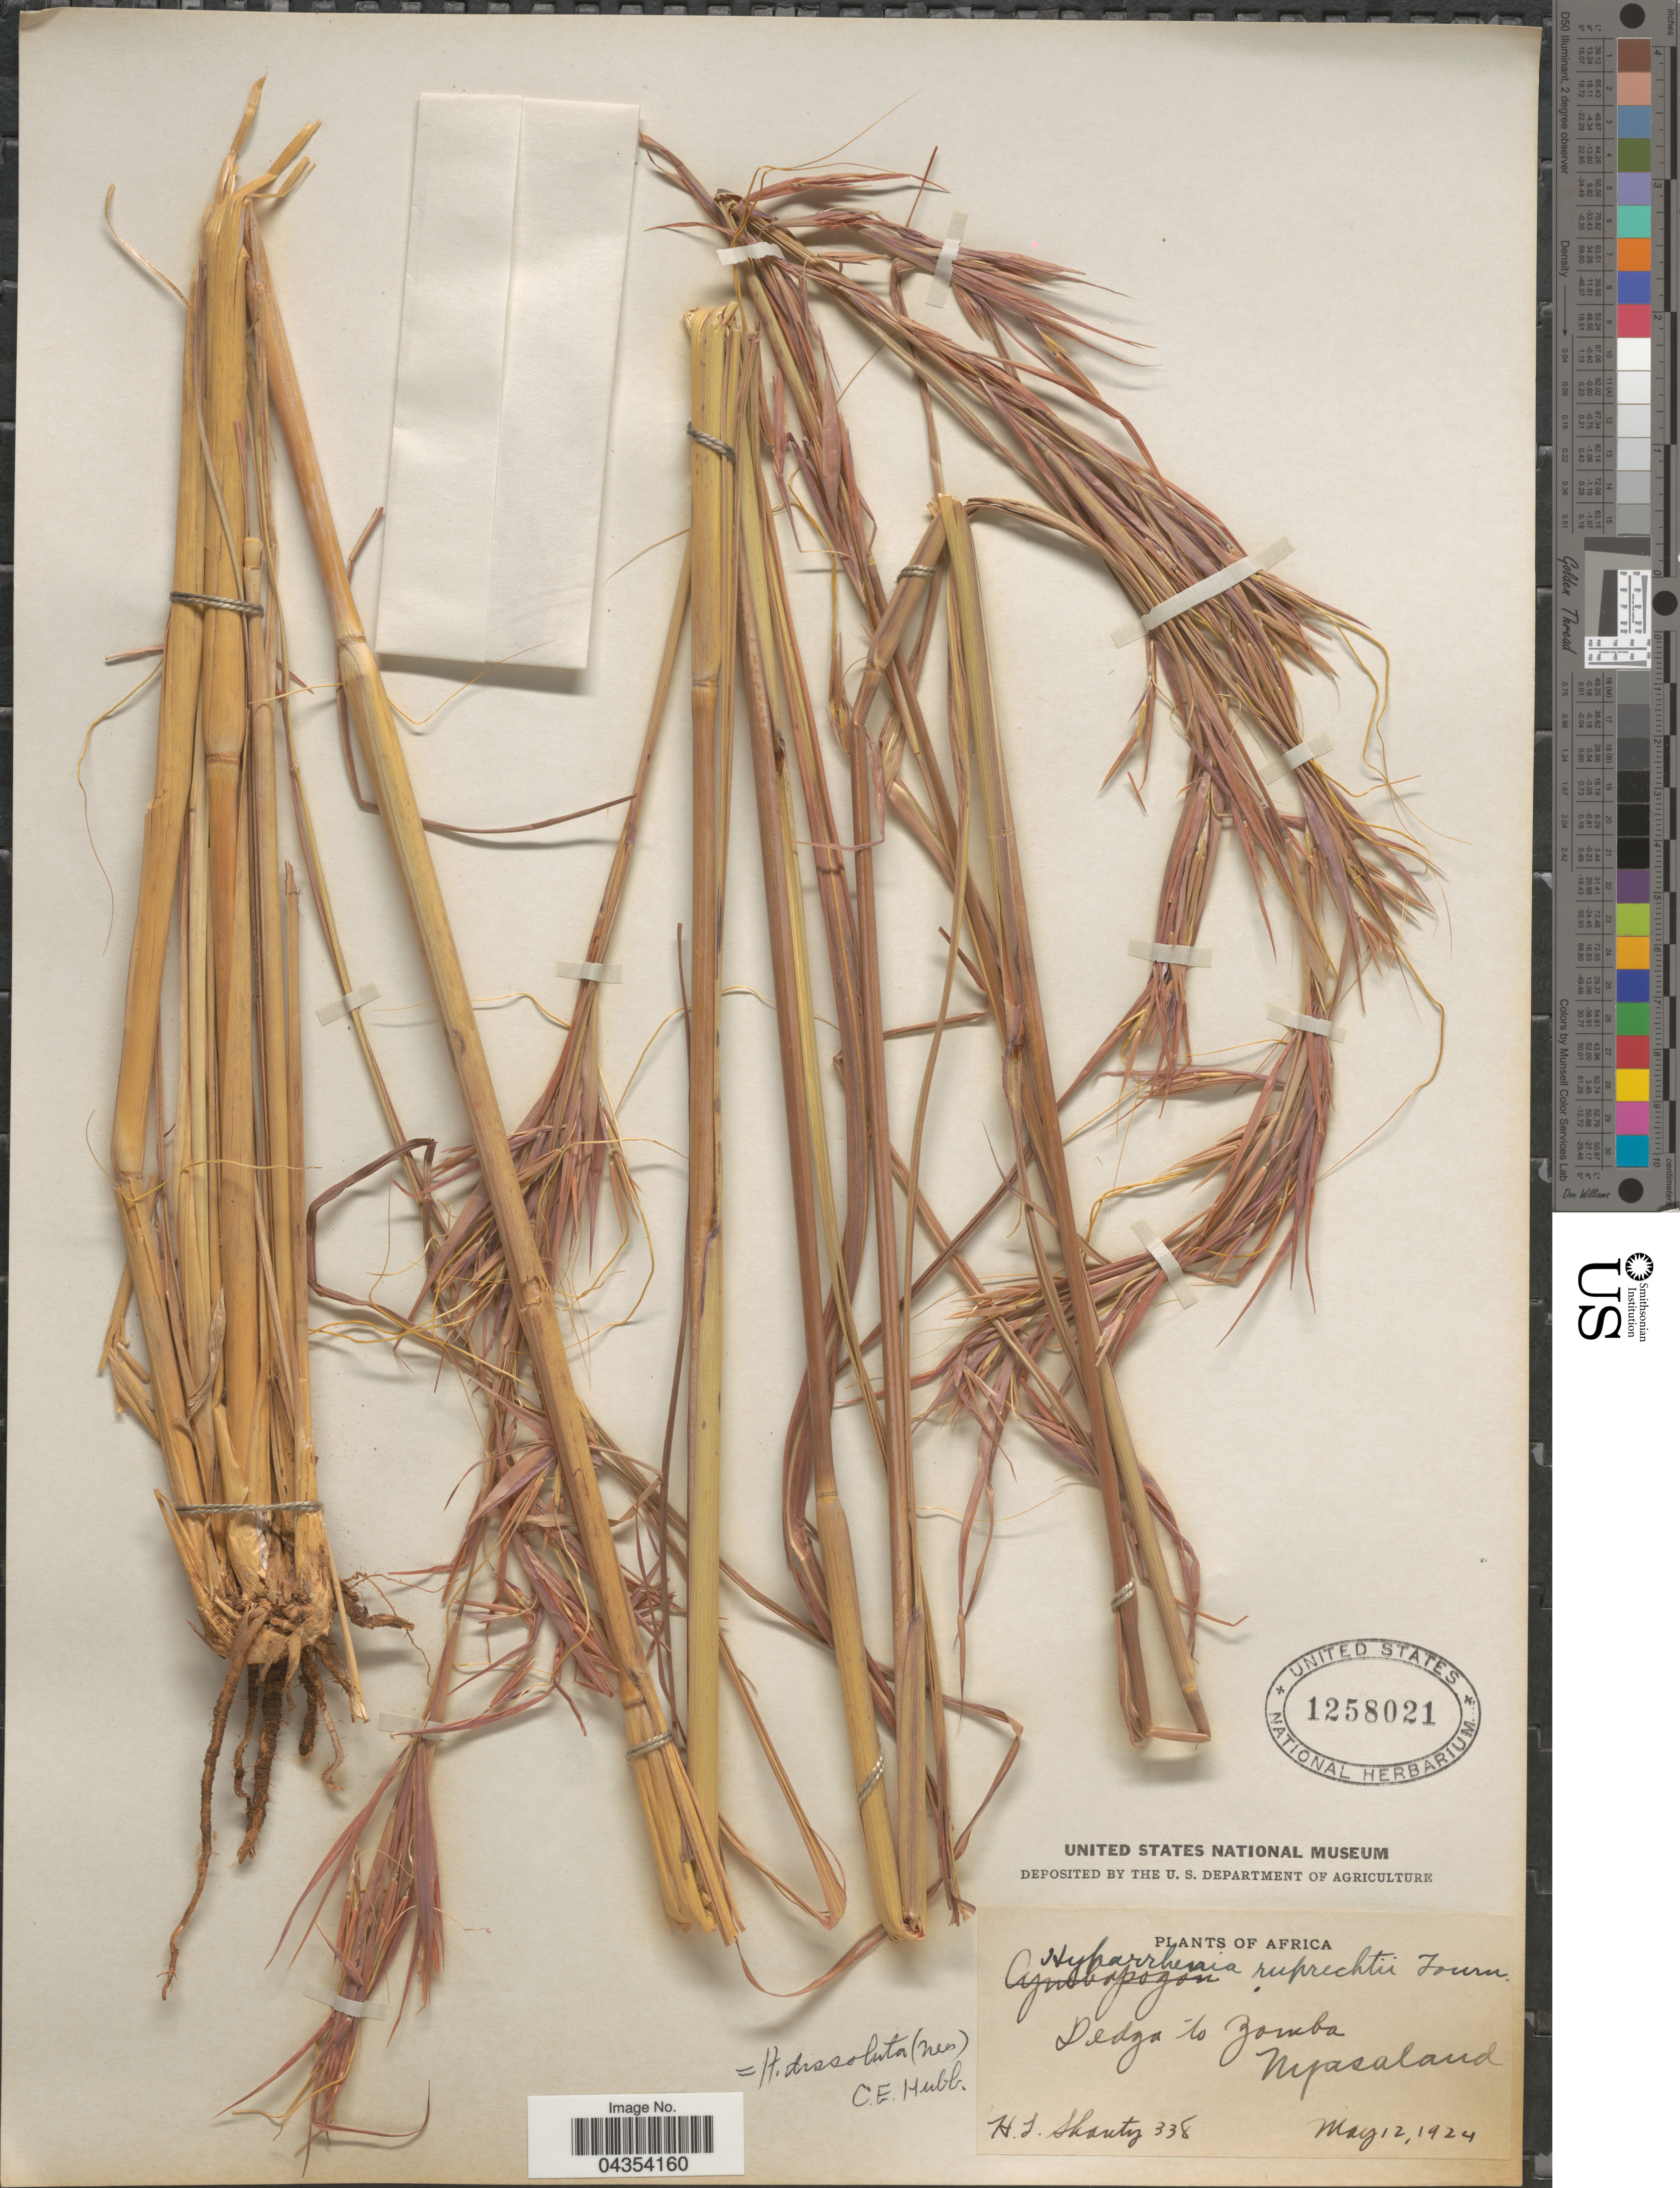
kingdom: Plantae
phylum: Tracheophyta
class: Liliopsida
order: Poales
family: Poaceae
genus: Hyperthelia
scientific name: Hyperthelia dissoluta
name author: (Nees ex Steud.) Clayton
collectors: H. Shantz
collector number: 338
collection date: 1924-05-12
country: Malawi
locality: Dedza to Zomba. Nyasaland.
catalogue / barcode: US 1258021